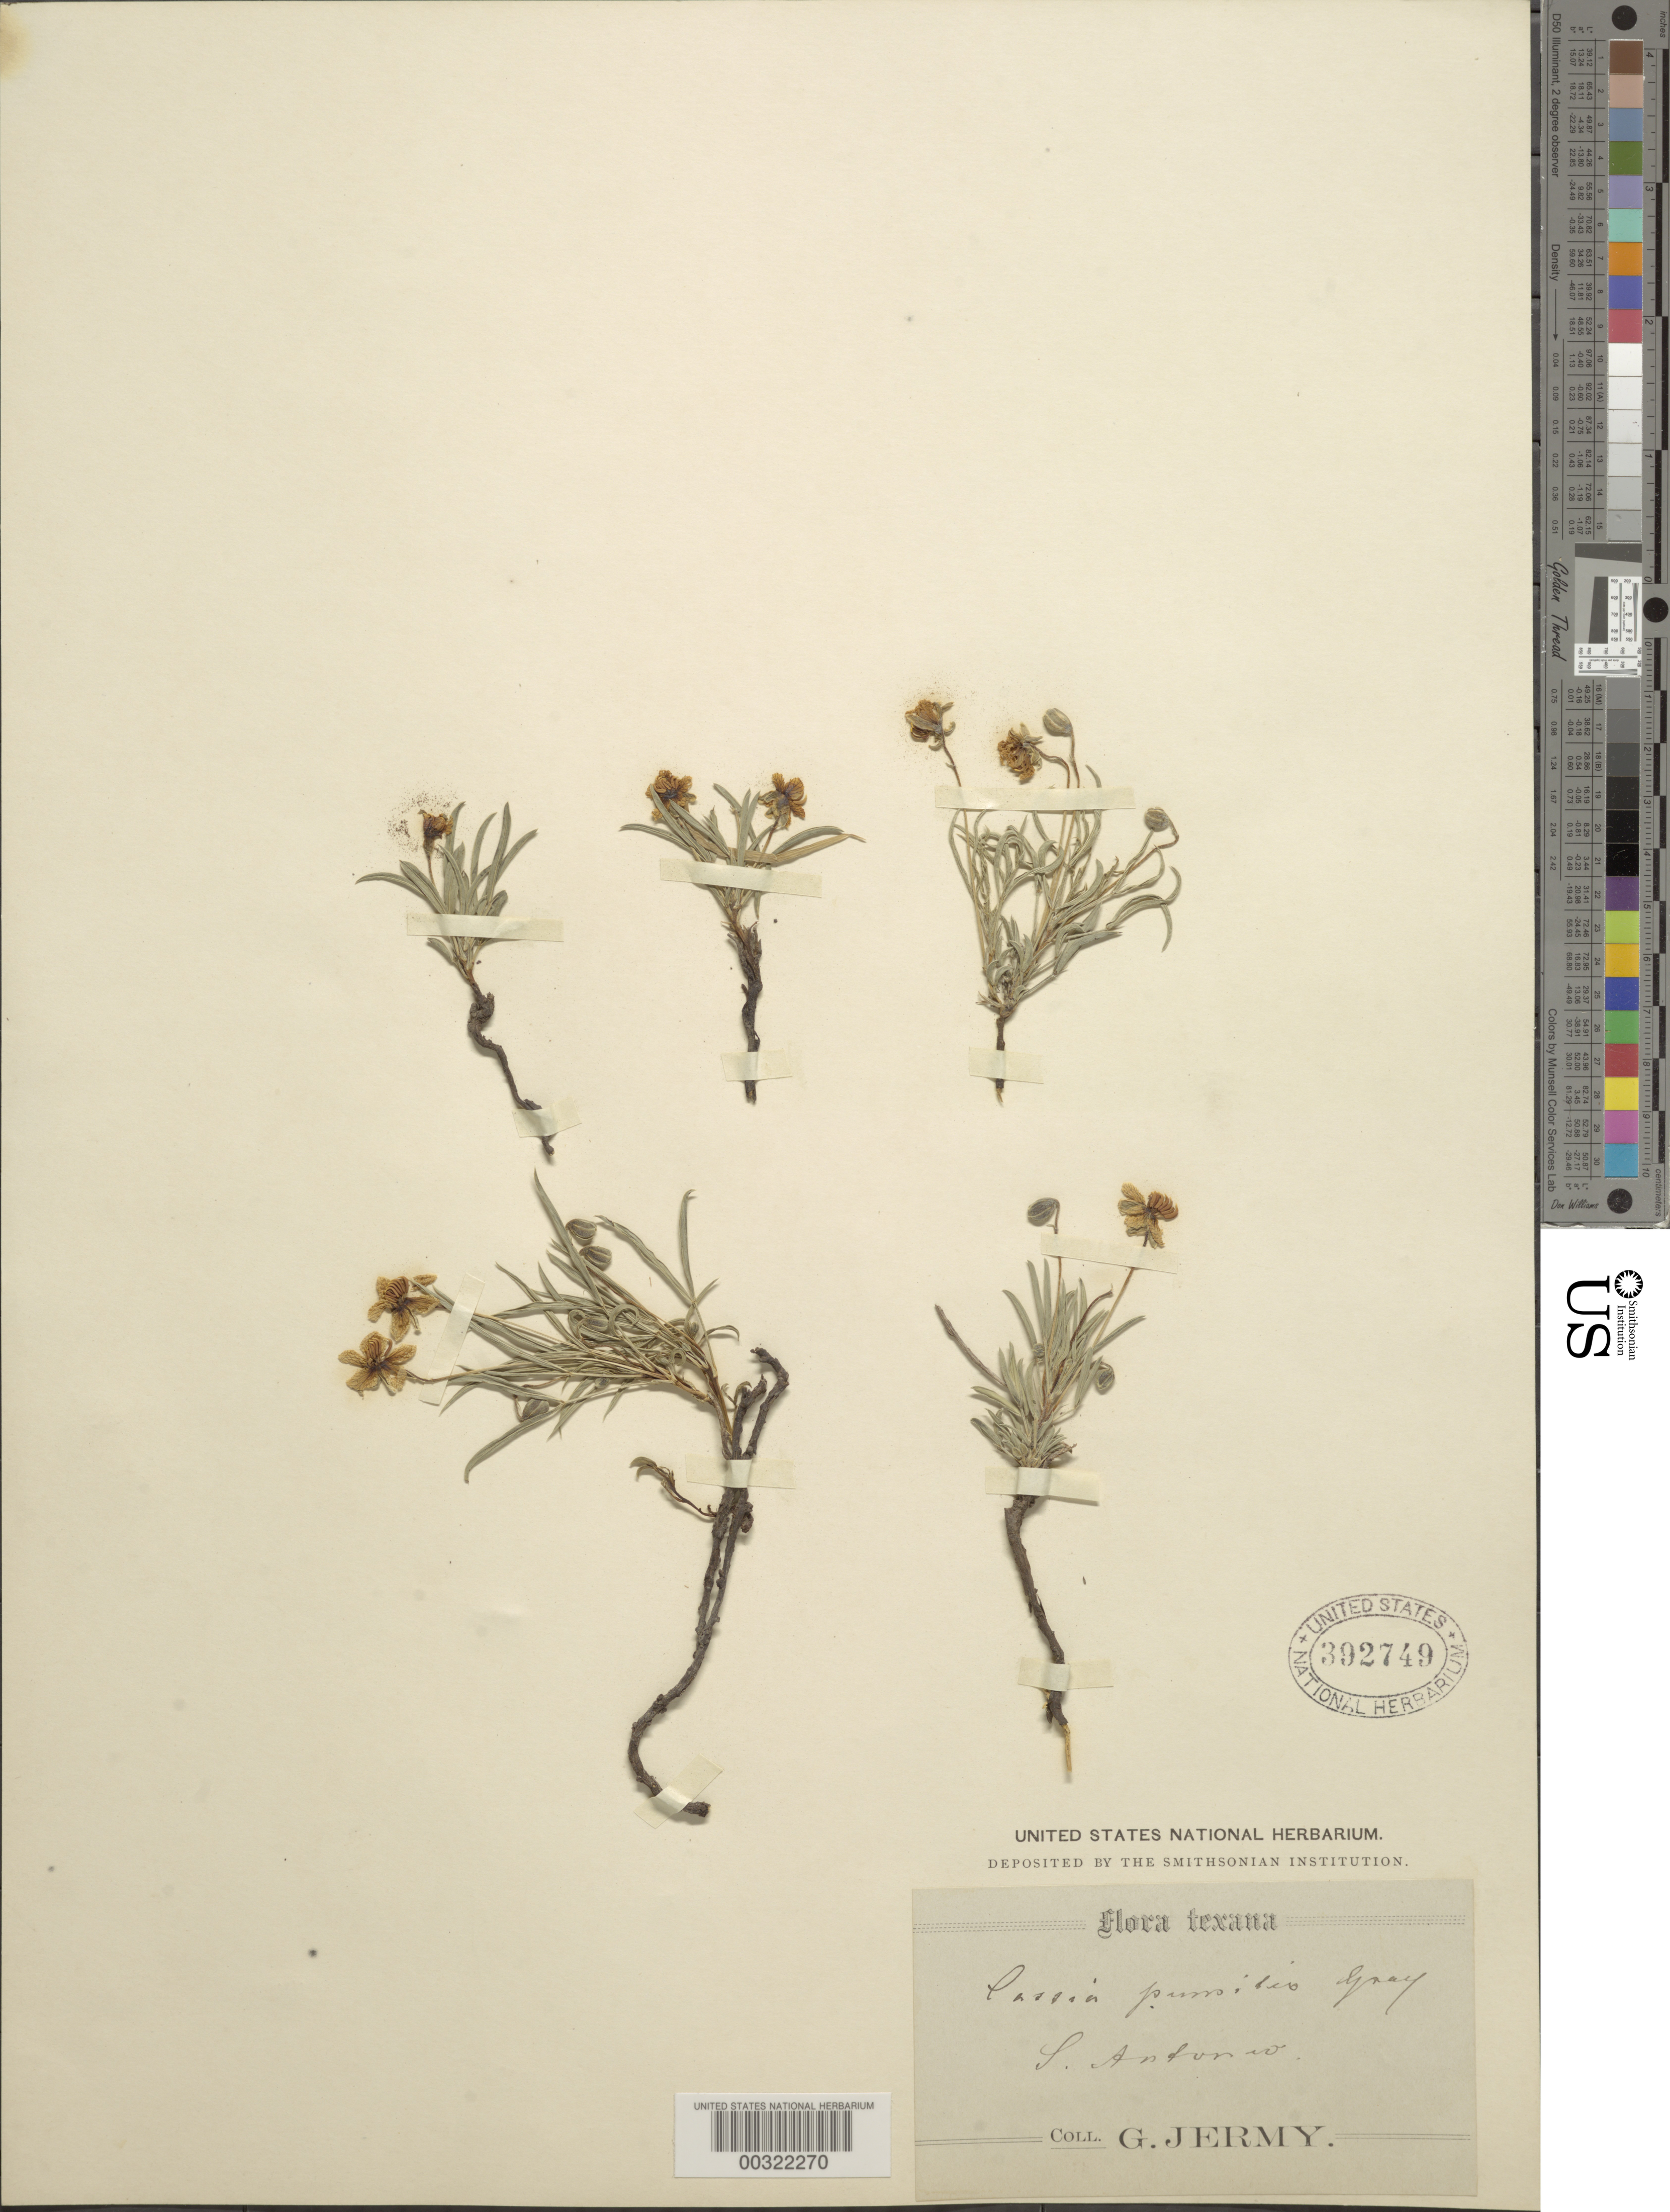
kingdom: Plantae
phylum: Tracheophyta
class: Magnoliopsida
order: Fabales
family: Fabaceae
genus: Senna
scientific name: Senna pumilio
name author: (A. Gray) H.S. Irwin & Barneby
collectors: G. Jermy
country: United States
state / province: Texas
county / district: Bexar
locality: San antonio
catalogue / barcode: US 392749